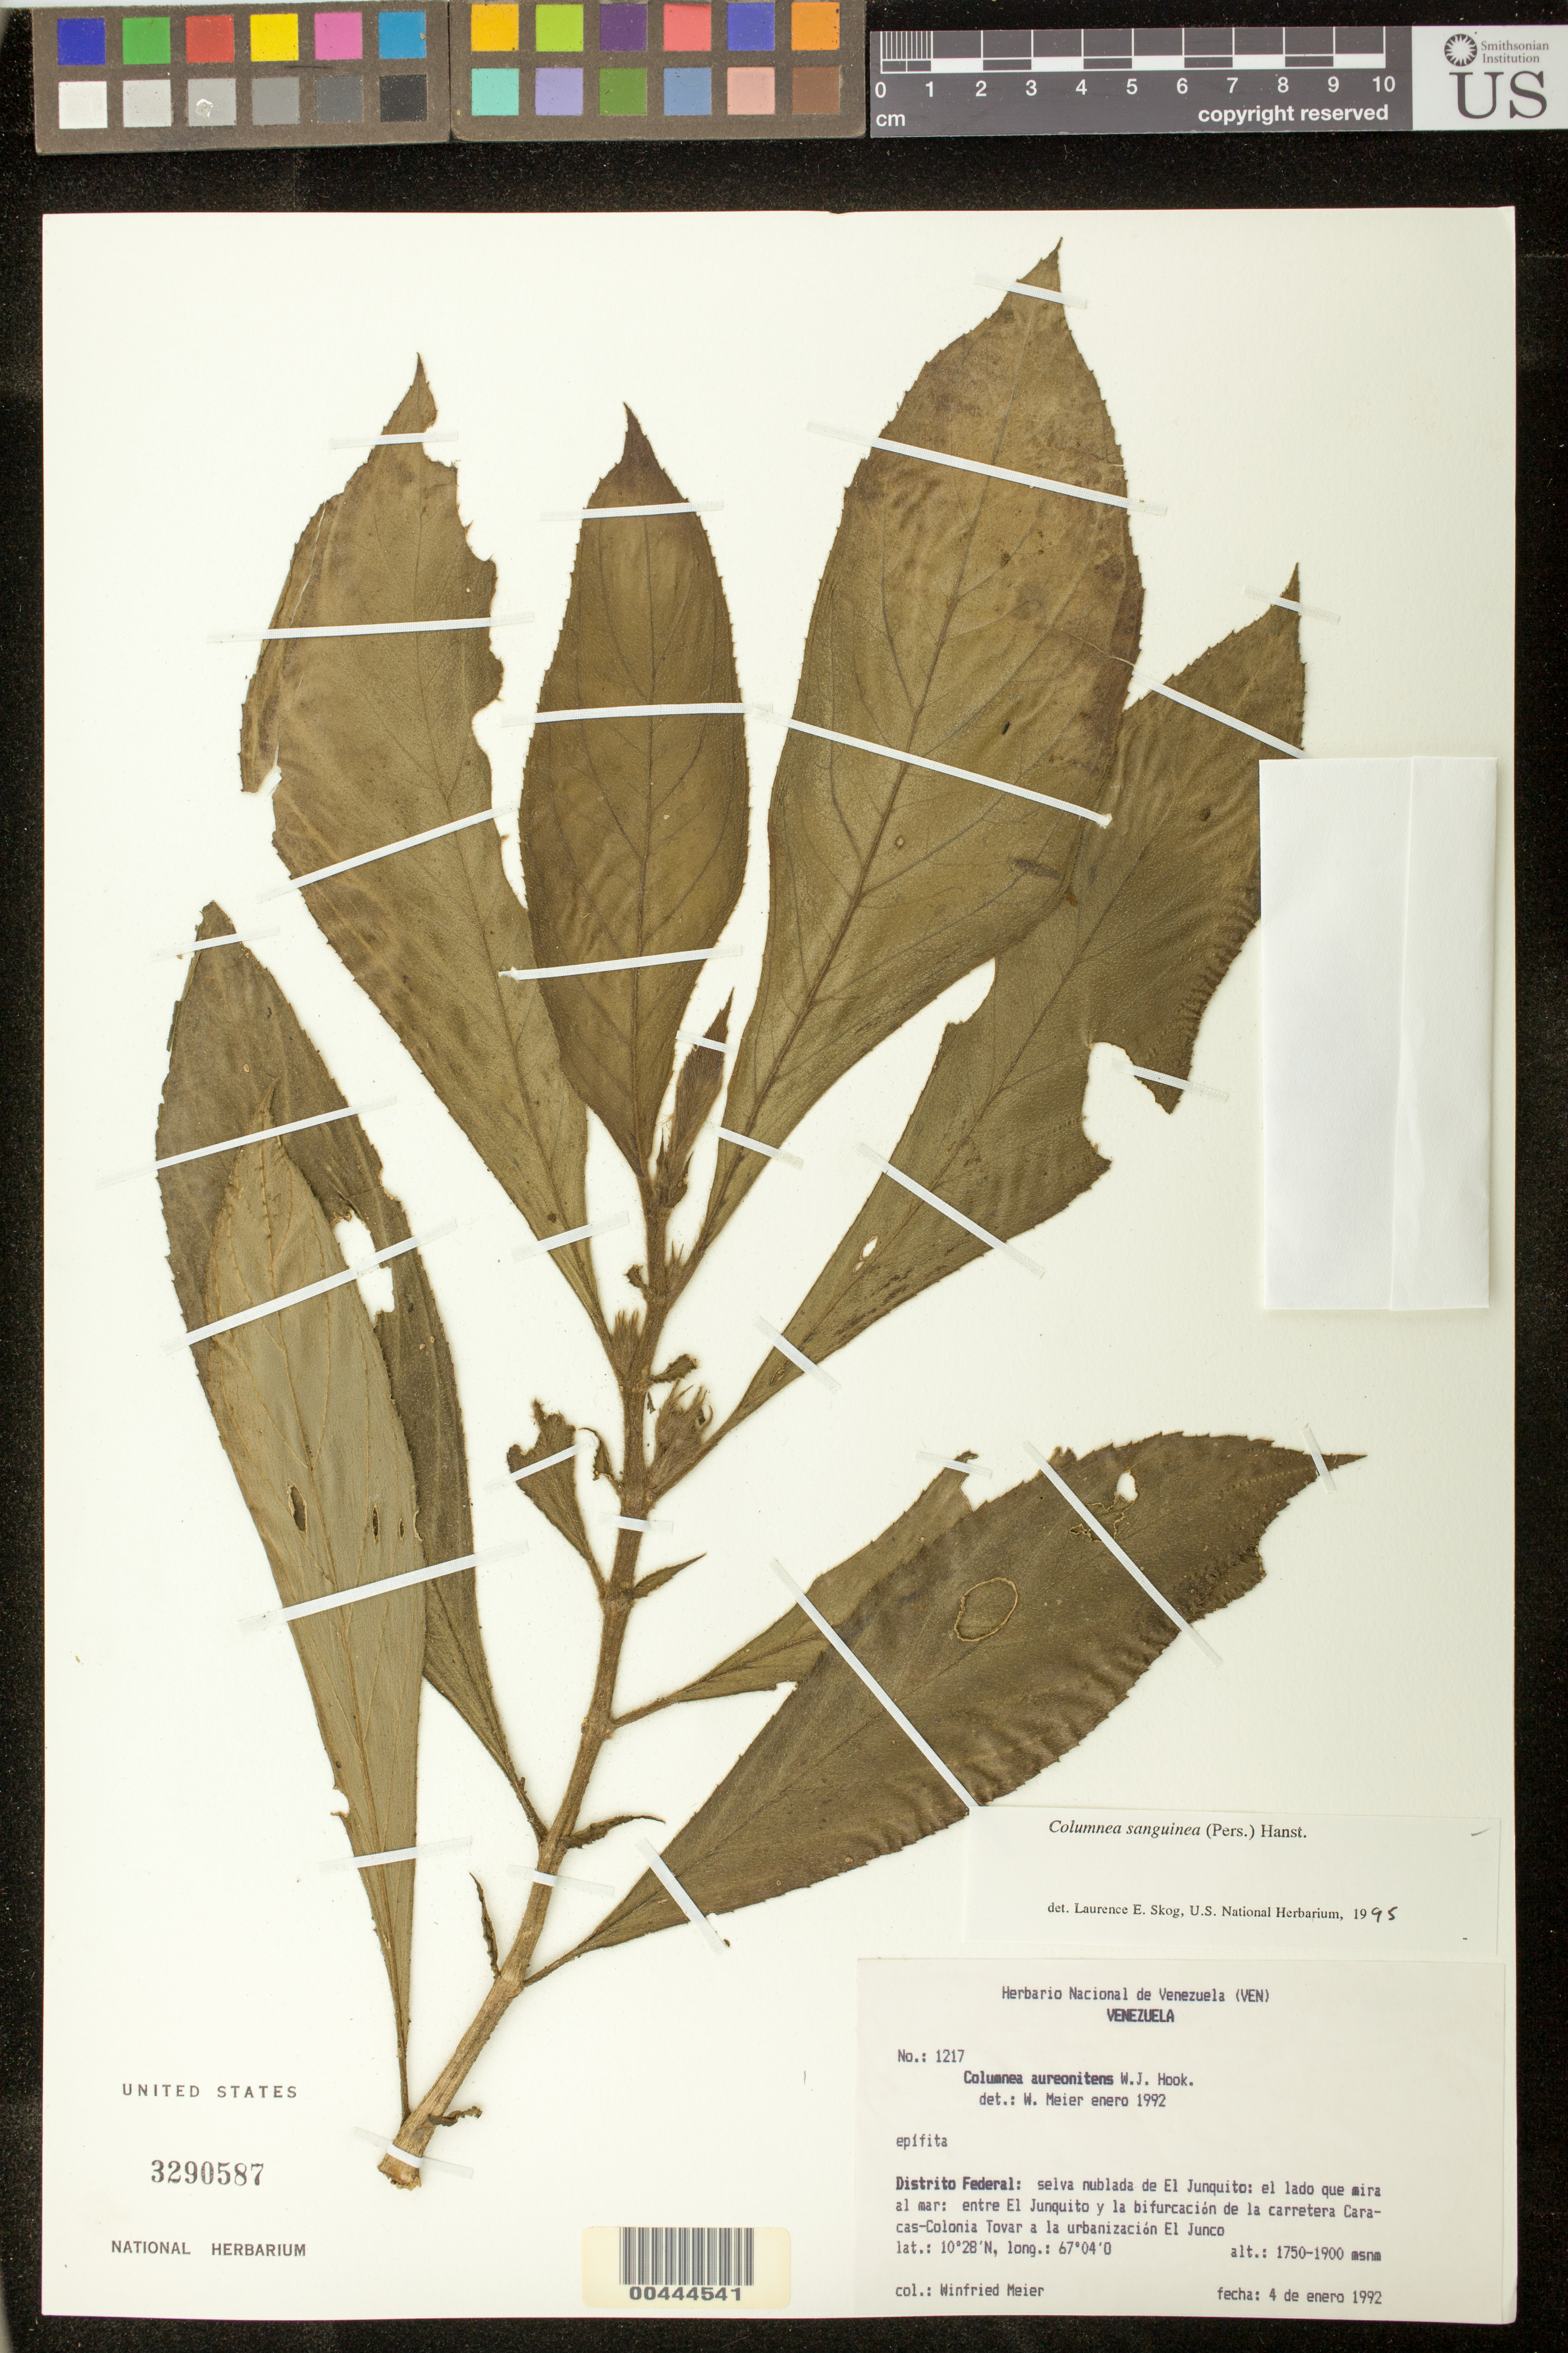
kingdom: Plantae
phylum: Tracheophyta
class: Magnoliopsida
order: Lamiales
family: Gesneriaceae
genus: Columnea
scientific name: Columnea sanguinea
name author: (Pers.) Hanst.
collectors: W. Meier & et al.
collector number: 1217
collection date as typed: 04 Jan 1992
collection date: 1992-01-04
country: Venezuela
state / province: Distrito Federal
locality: El Junquito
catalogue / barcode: US 3290587